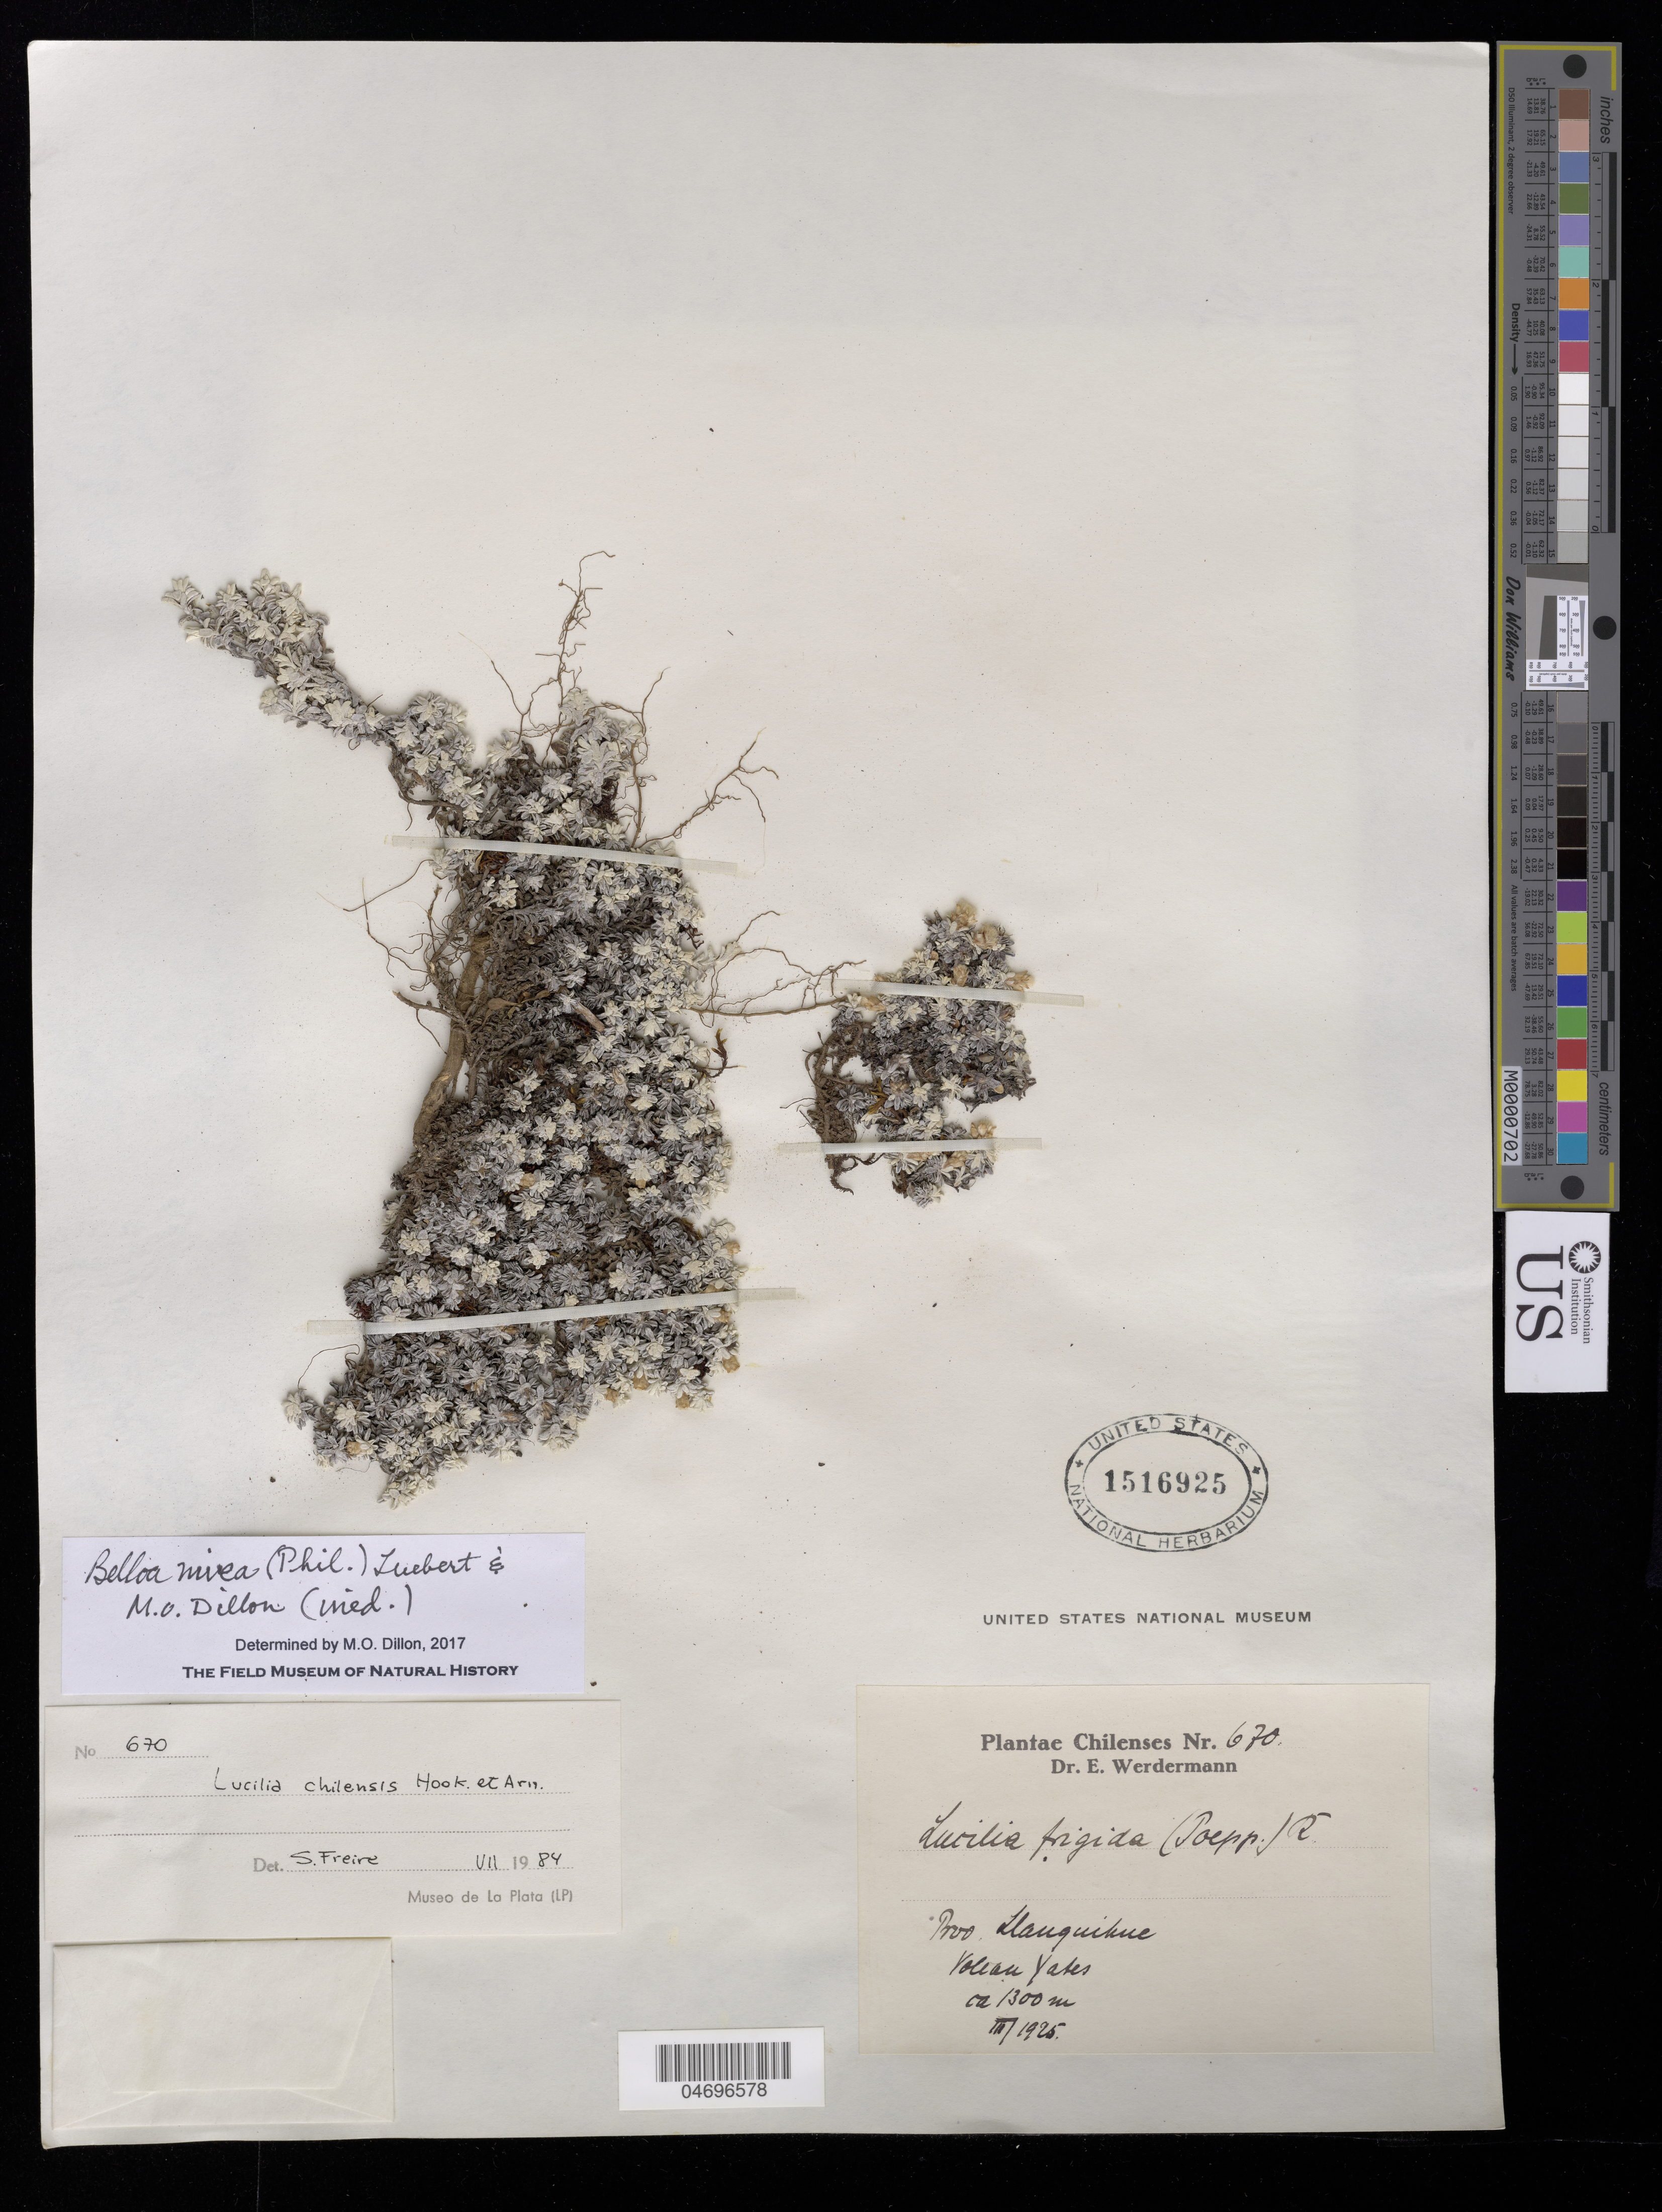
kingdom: Plantae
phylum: Tracheophyta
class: Magnoliopsida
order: Asterales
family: Asteraceae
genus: Belloa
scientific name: Belloa nivea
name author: (Phil.) & Dillon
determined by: Dillon, M. O.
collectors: E. Werdermann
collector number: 670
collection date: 1925-03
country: Chile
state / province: Los Lagos (X)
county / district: Llanquihue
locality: Volcán Yates, Prov. Llanquihue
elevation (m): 1300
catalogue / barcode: US 1516925